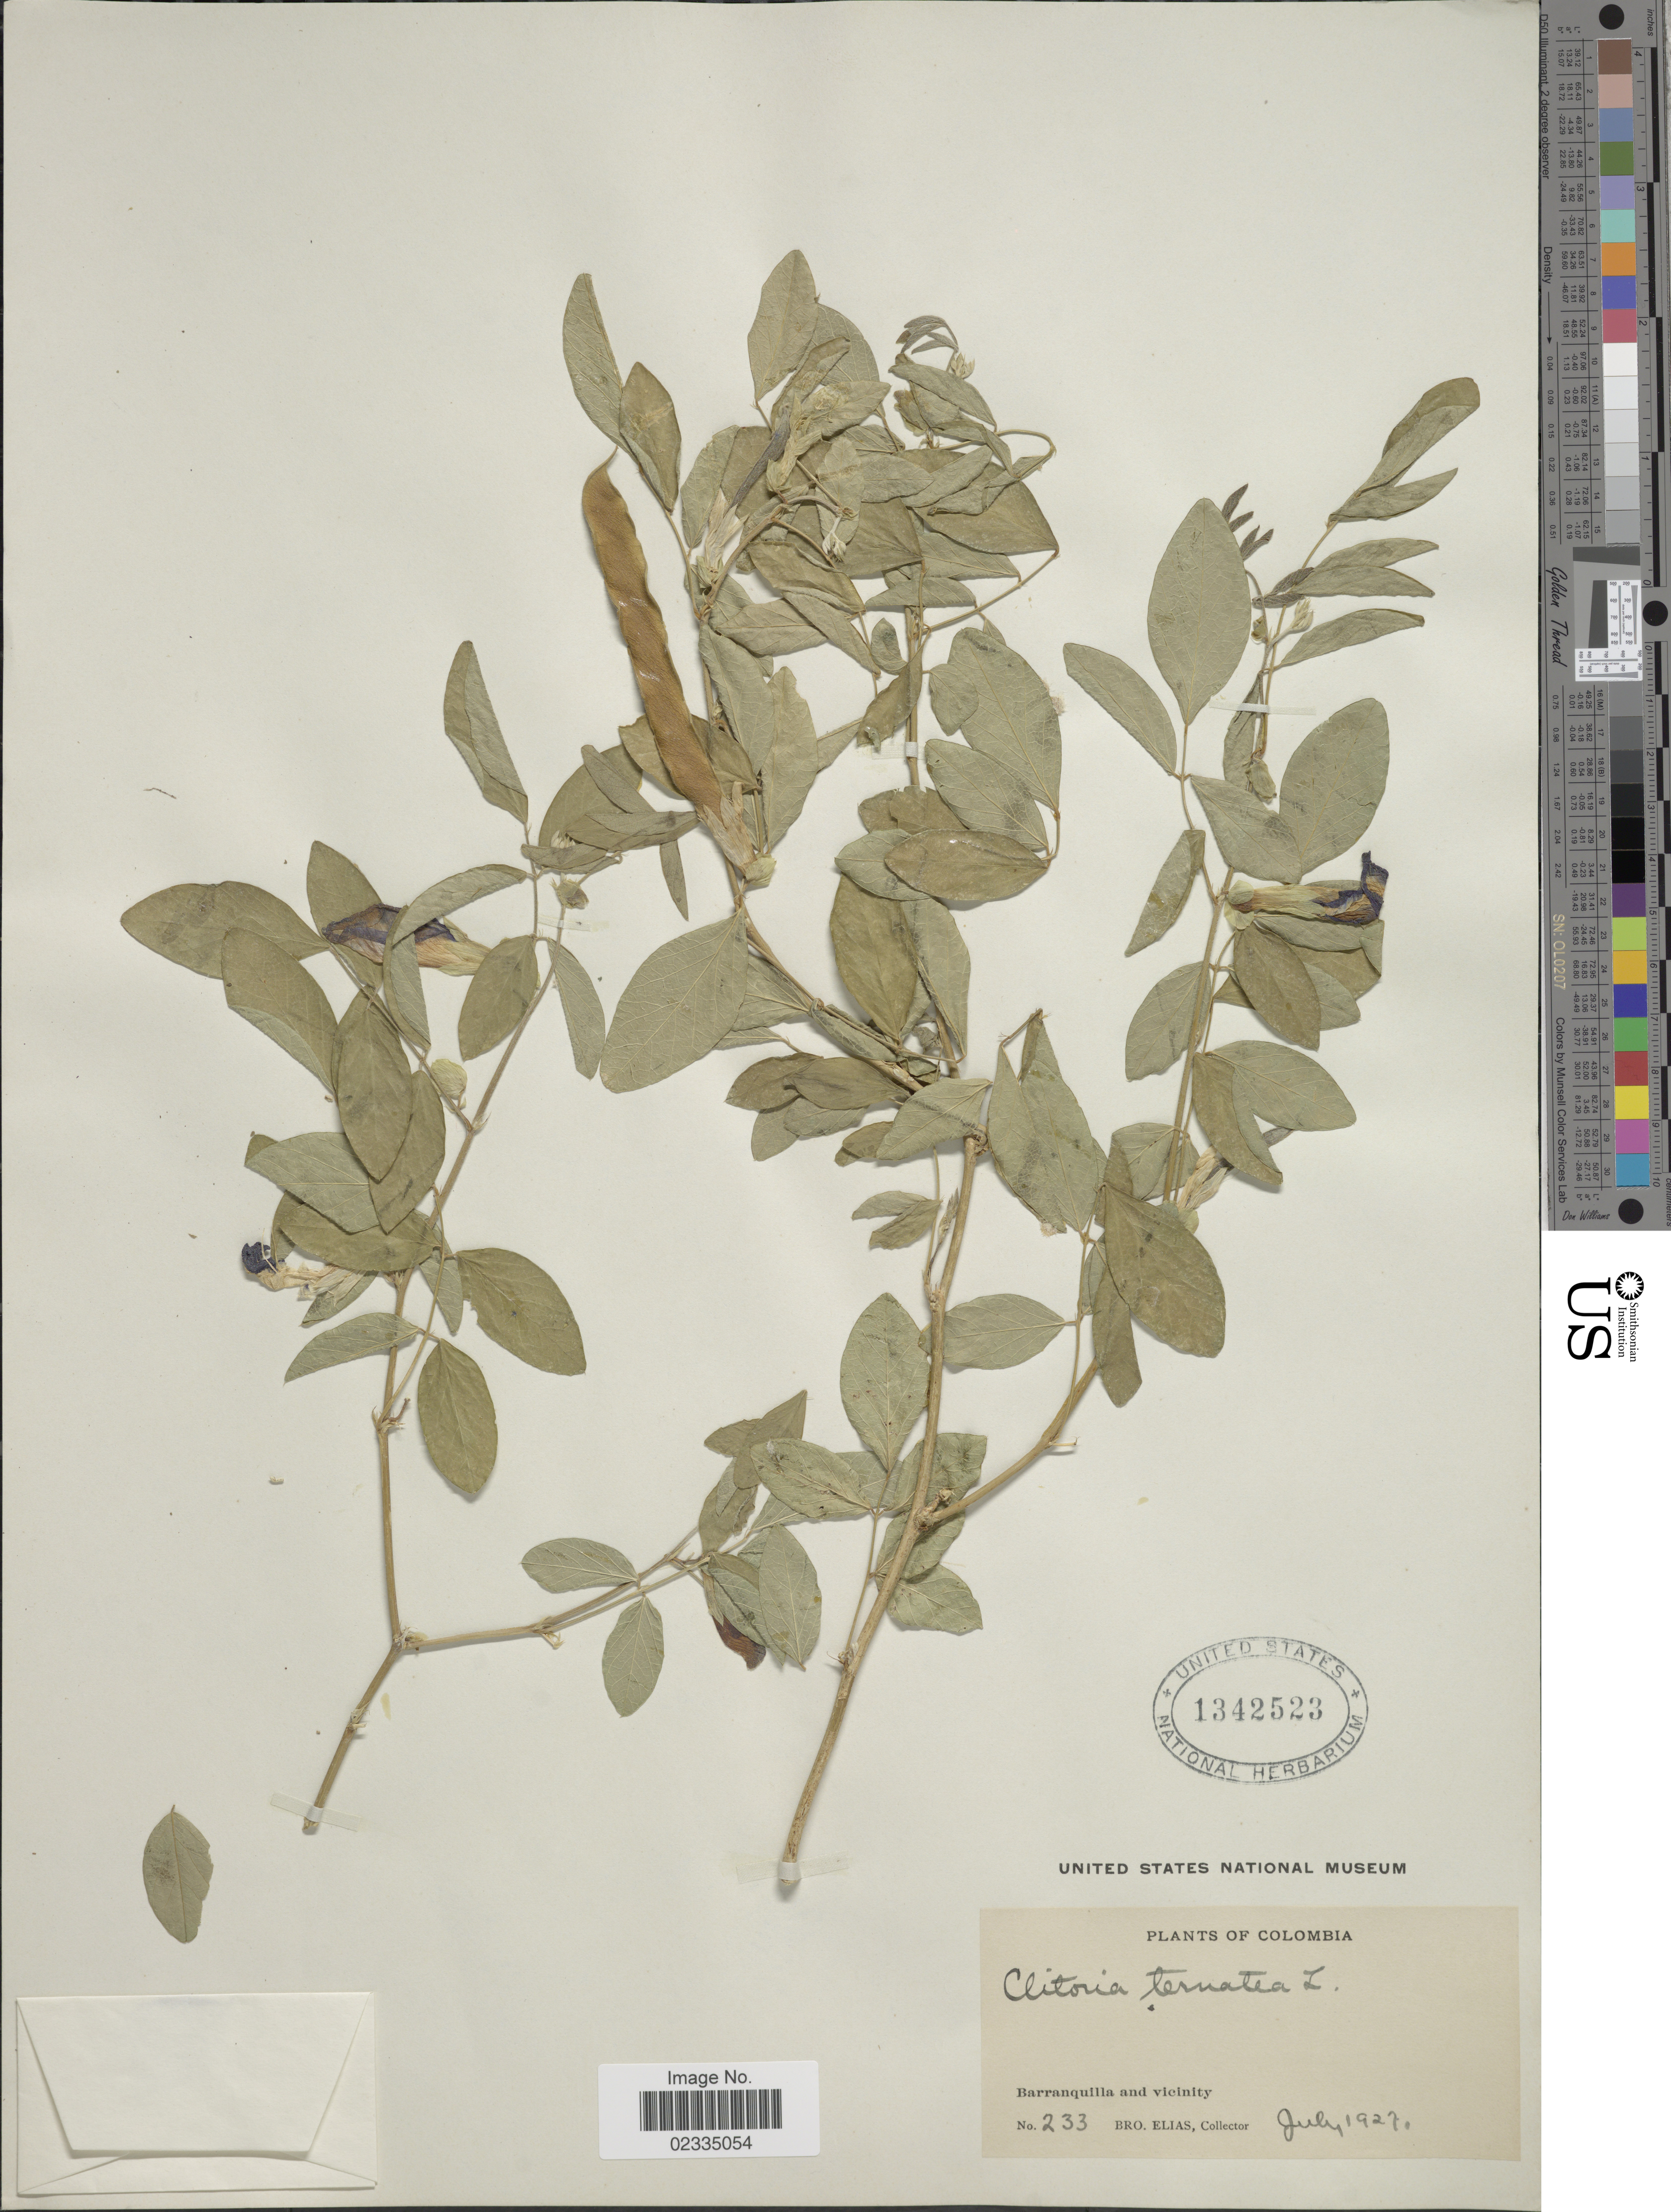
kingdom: Plantae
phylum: Tracheophyta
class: Magnoliopsida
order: Fabales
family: Fabaceae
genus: Clitoria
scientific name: Clitoria ternatea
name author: L.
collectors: Bro. Elias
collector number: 233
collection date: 1927-07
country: Colombia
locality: Barrangquilla and vicinity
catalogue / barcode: US 1342523